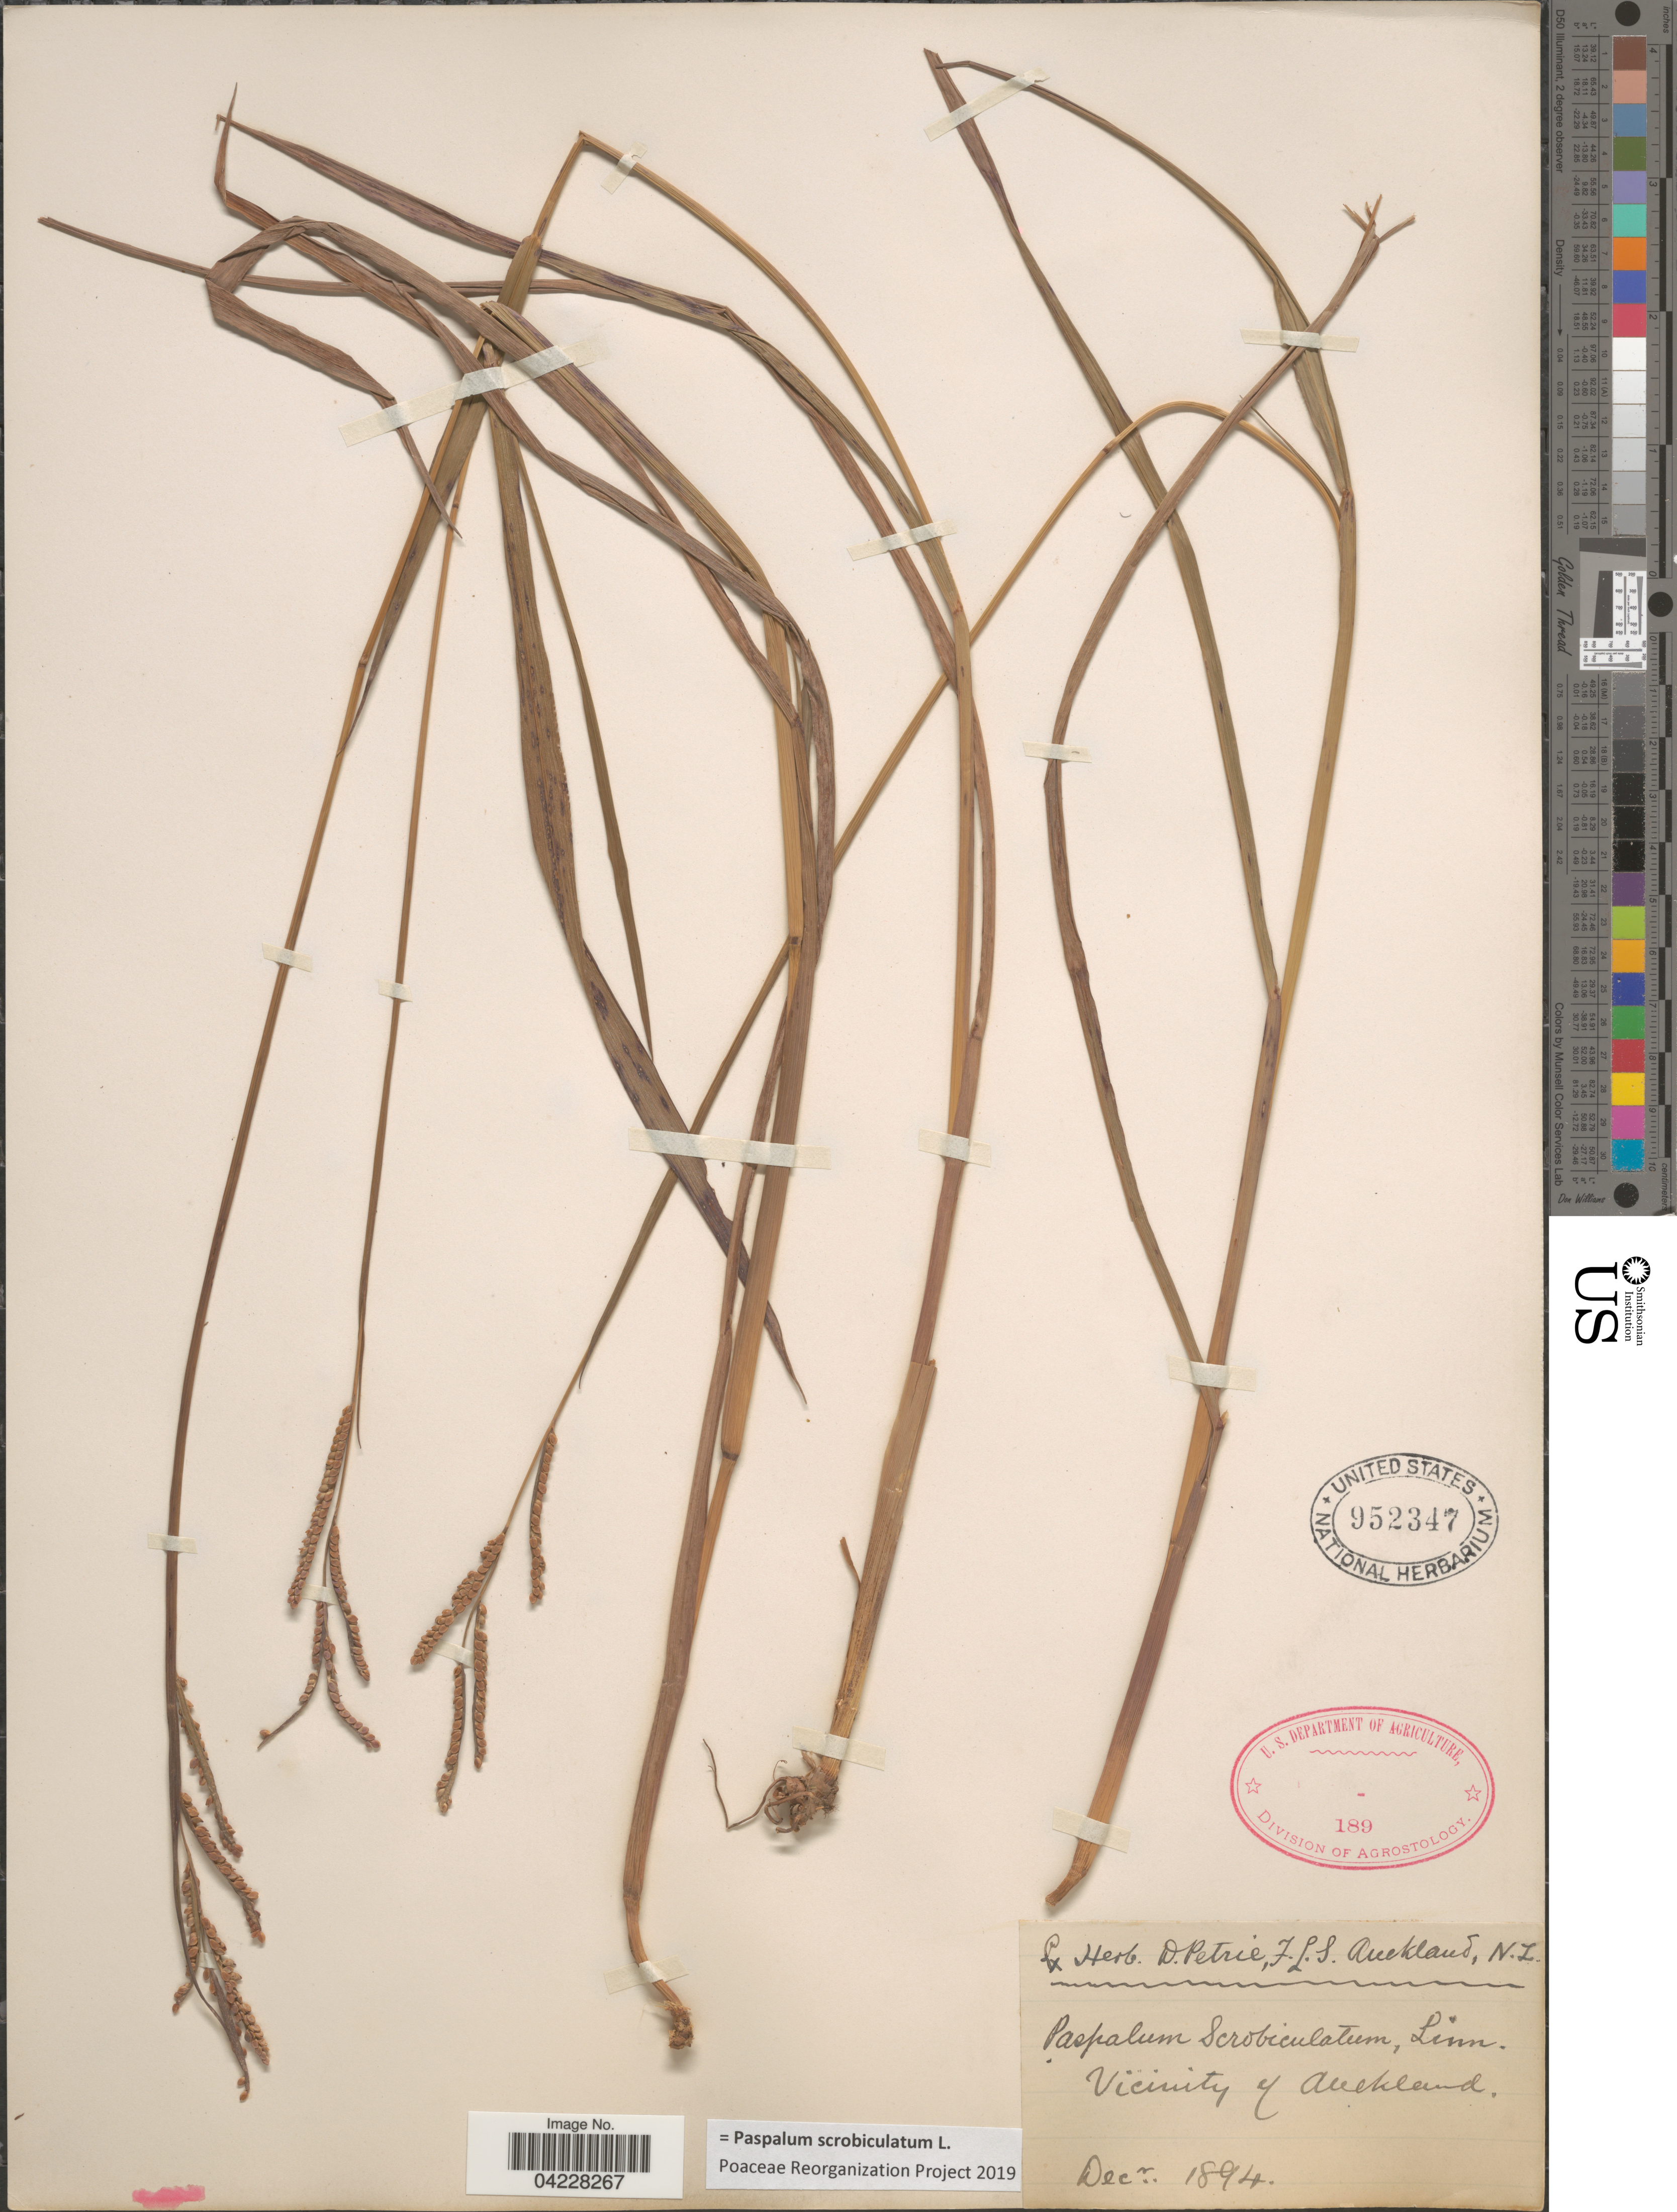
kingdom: Plantae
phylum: Tracheophyta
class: Liliopsida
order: Poales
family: Poaceae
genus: Paspalum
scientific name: Paspalum scrobiculatum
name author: L.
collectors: Ex Herb. D. Petrie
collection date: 1894-12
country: New Zealand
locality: Vicinity of Auckland.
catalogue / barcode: US 952347